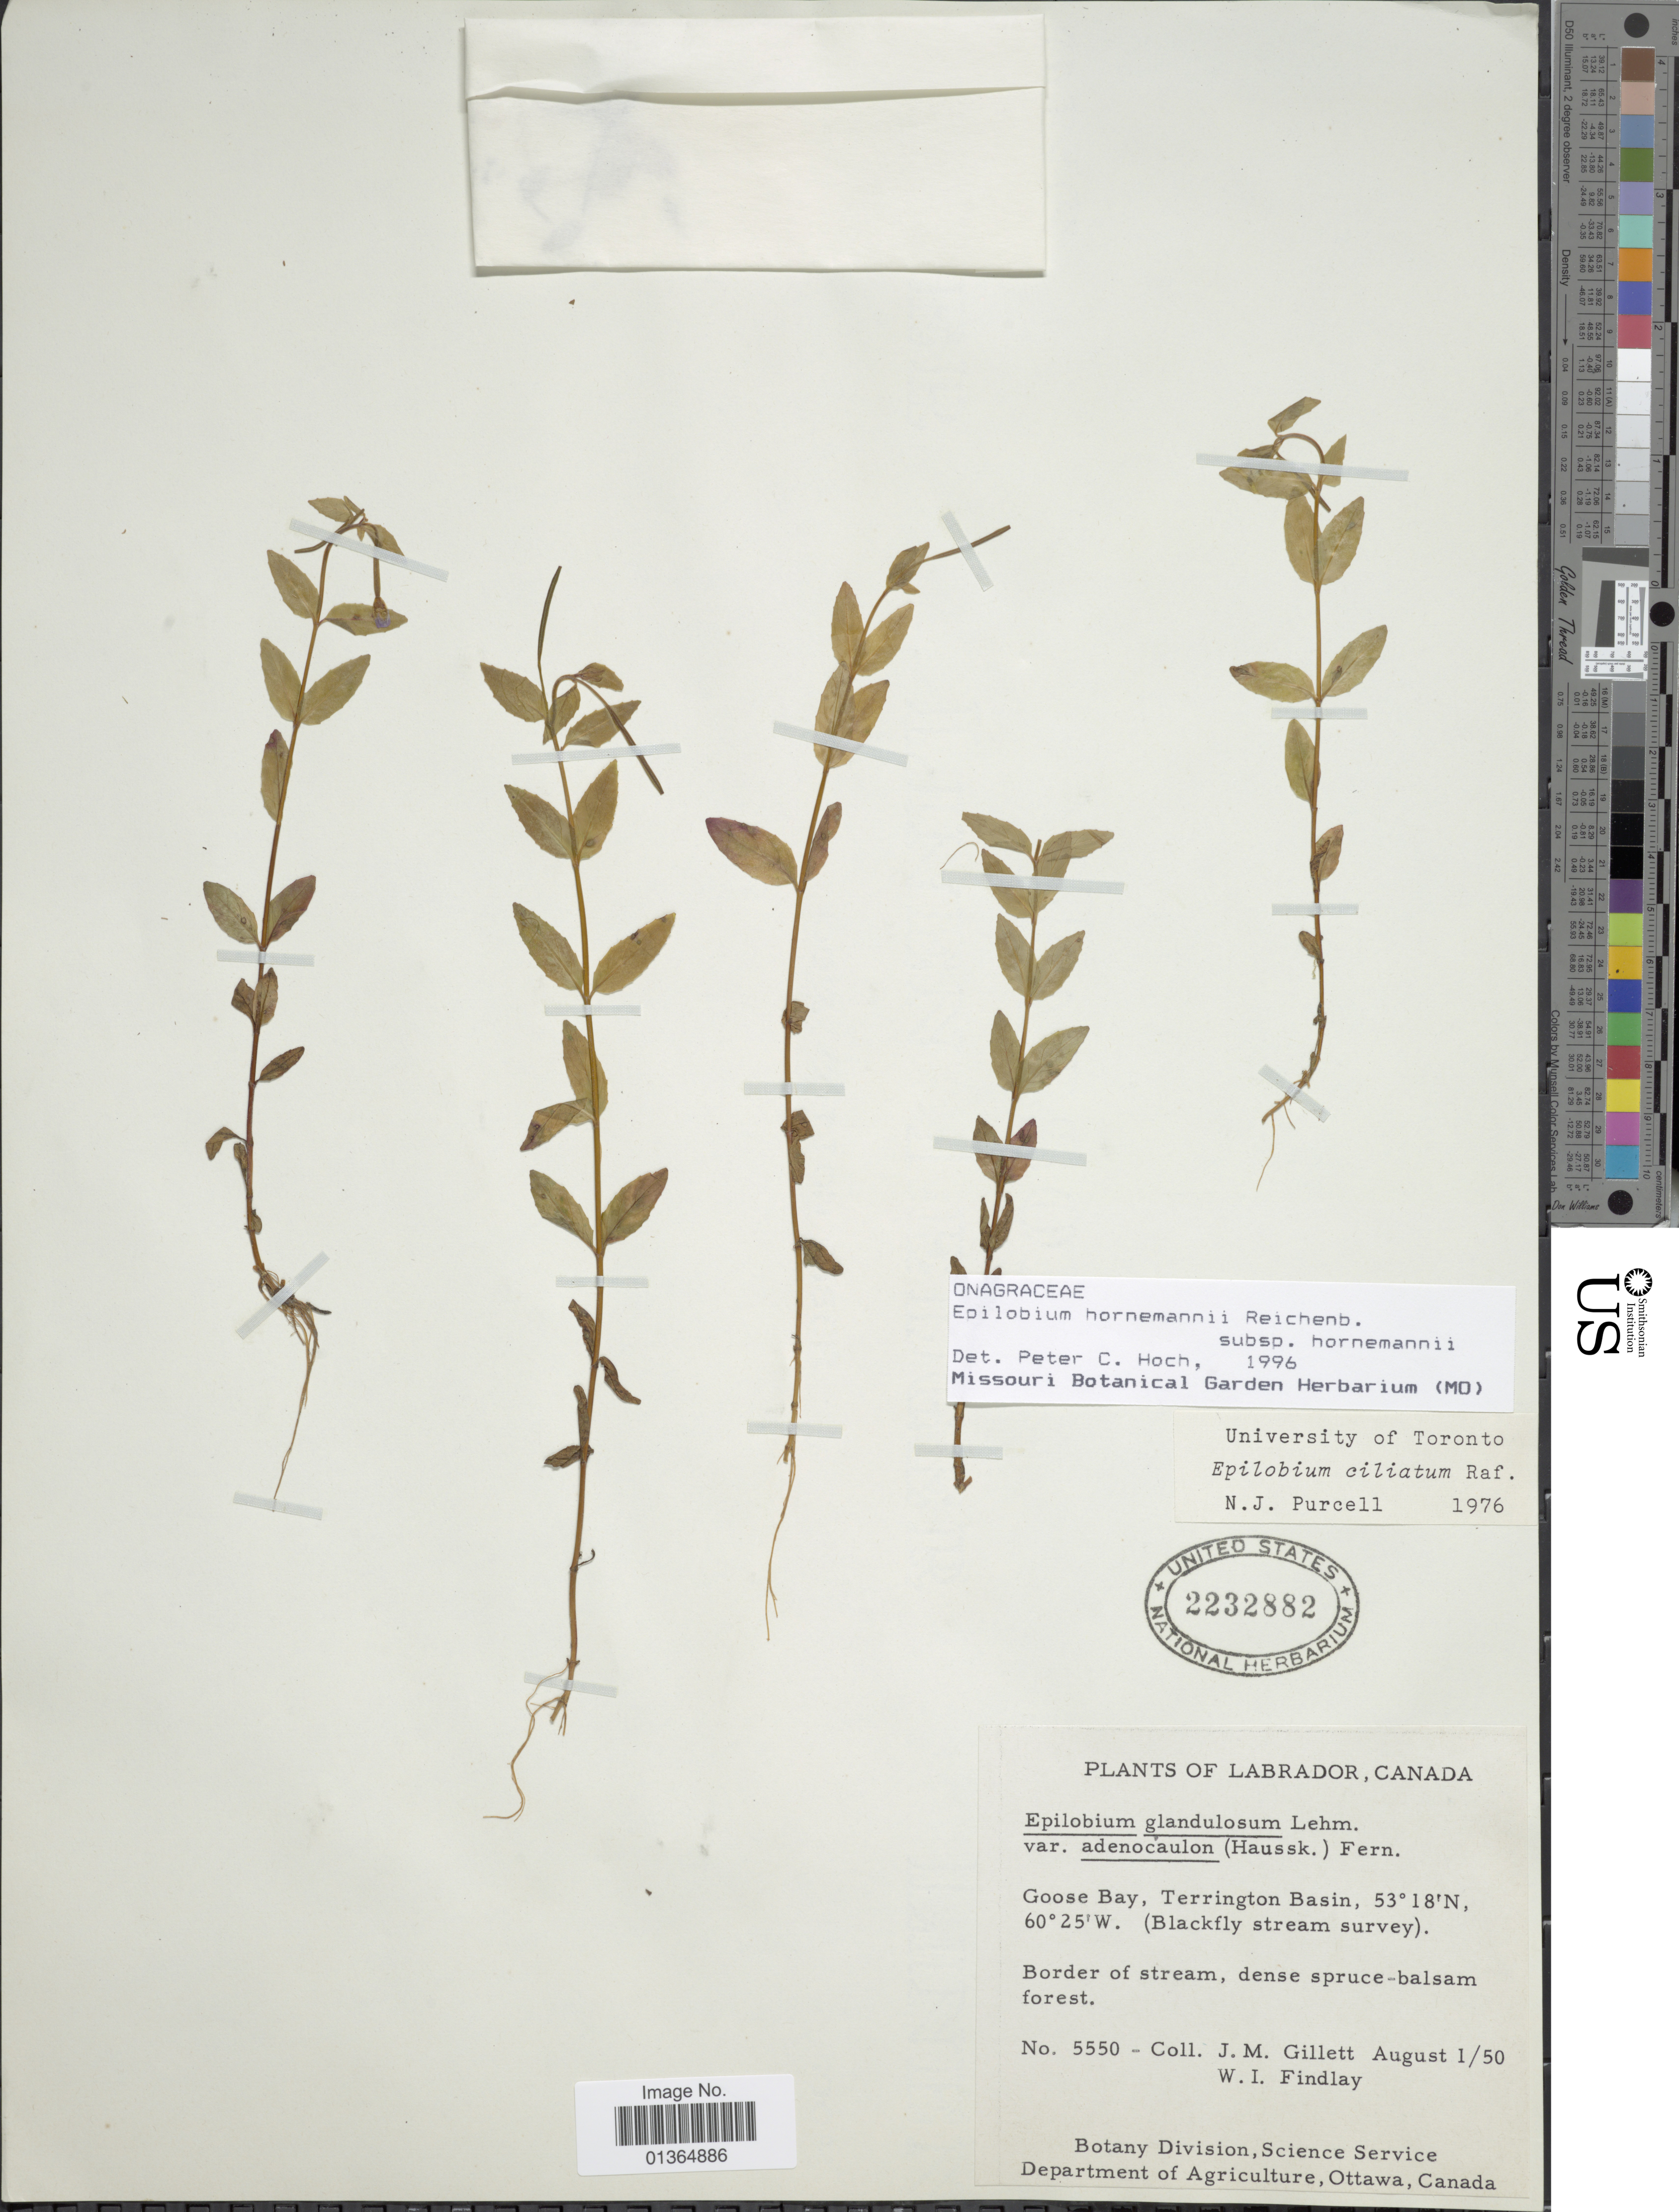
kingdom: Plantae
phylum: Tracheophyta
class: Magnoliopsida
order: Myrtales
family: Onagraceae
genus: Epilobium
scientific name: Epilobium hornemannii subsp. hornemannii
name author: Rchb.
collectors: J. M. Gillett & W. Findlay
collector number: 5550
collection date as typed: Transcribed d/m/y: 1/8/50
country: Canada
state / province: Newfoundland and Labrador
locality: Labrador. Goose Bay, Terrington Basin (Blackfly stream survey).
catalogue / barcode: US 2232882